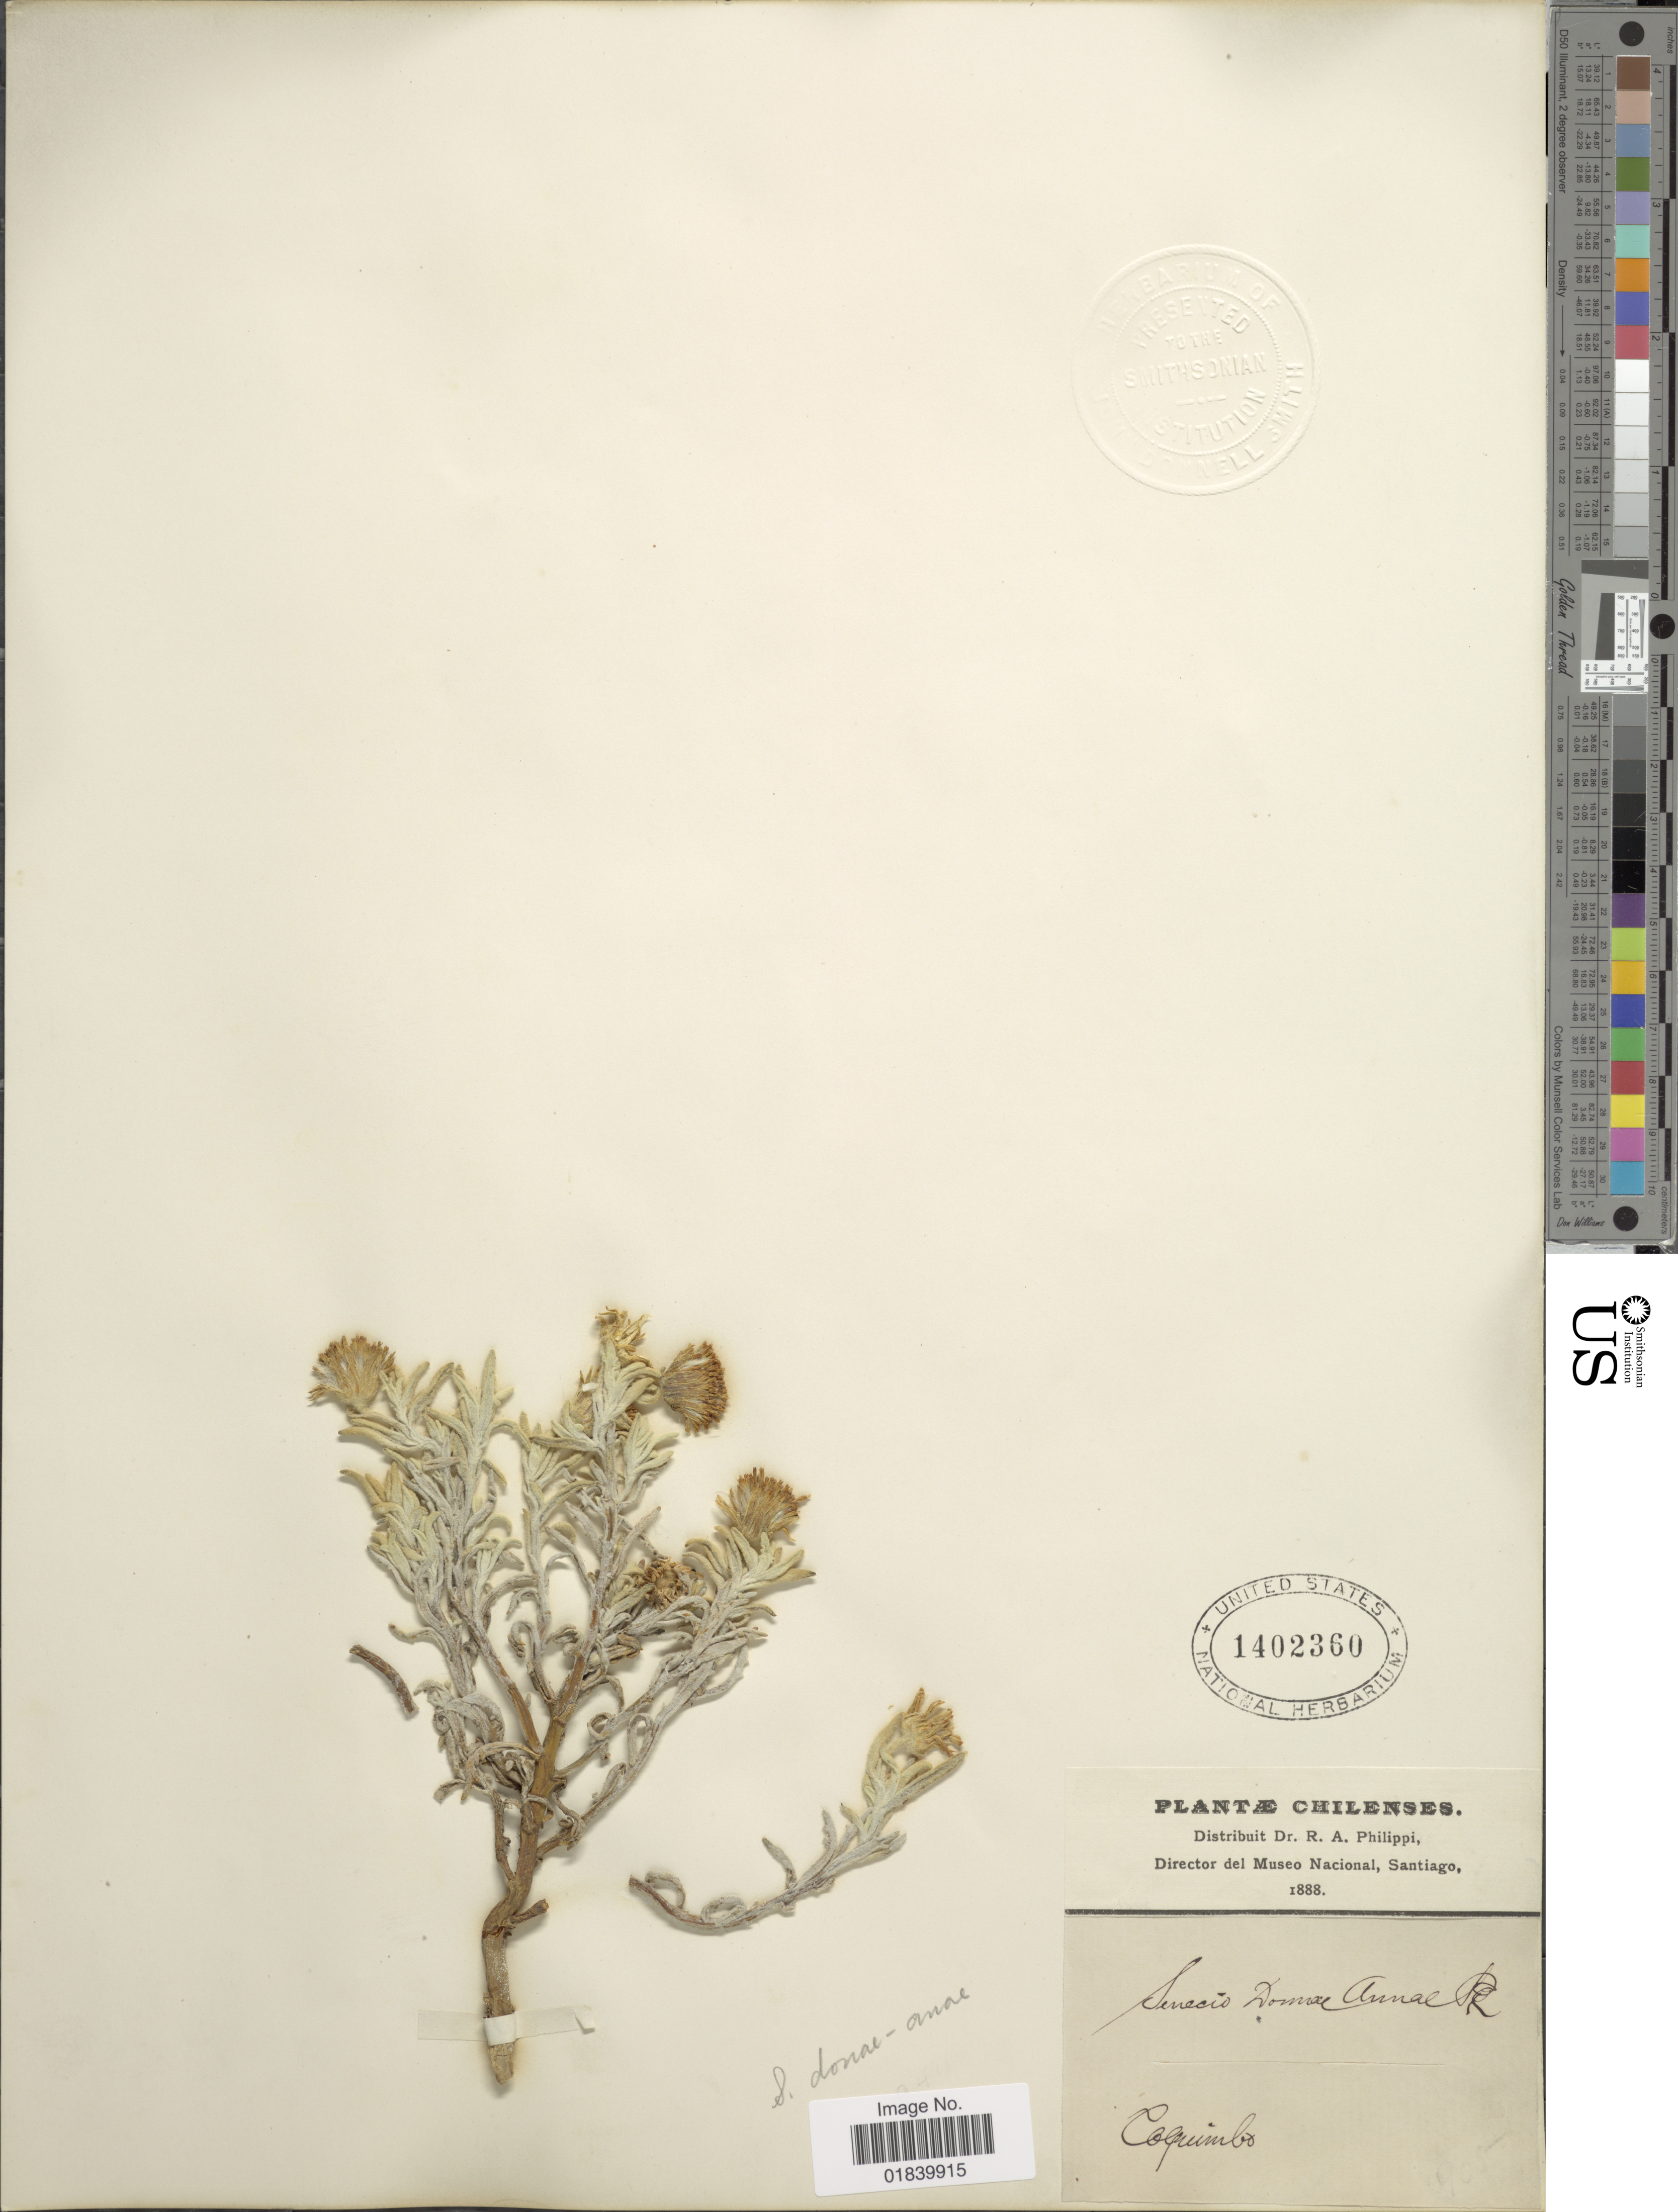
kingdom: Plantae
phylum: Tracheophyta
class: Magnoliopsida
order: Asterales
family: Asteraceae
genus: Senecio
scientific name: Senecio volckmannii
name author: Phil.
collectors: R. A. Philippi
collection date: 1888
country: Chile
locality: Chilensesm Coquimbo.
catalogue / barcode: US 1402360